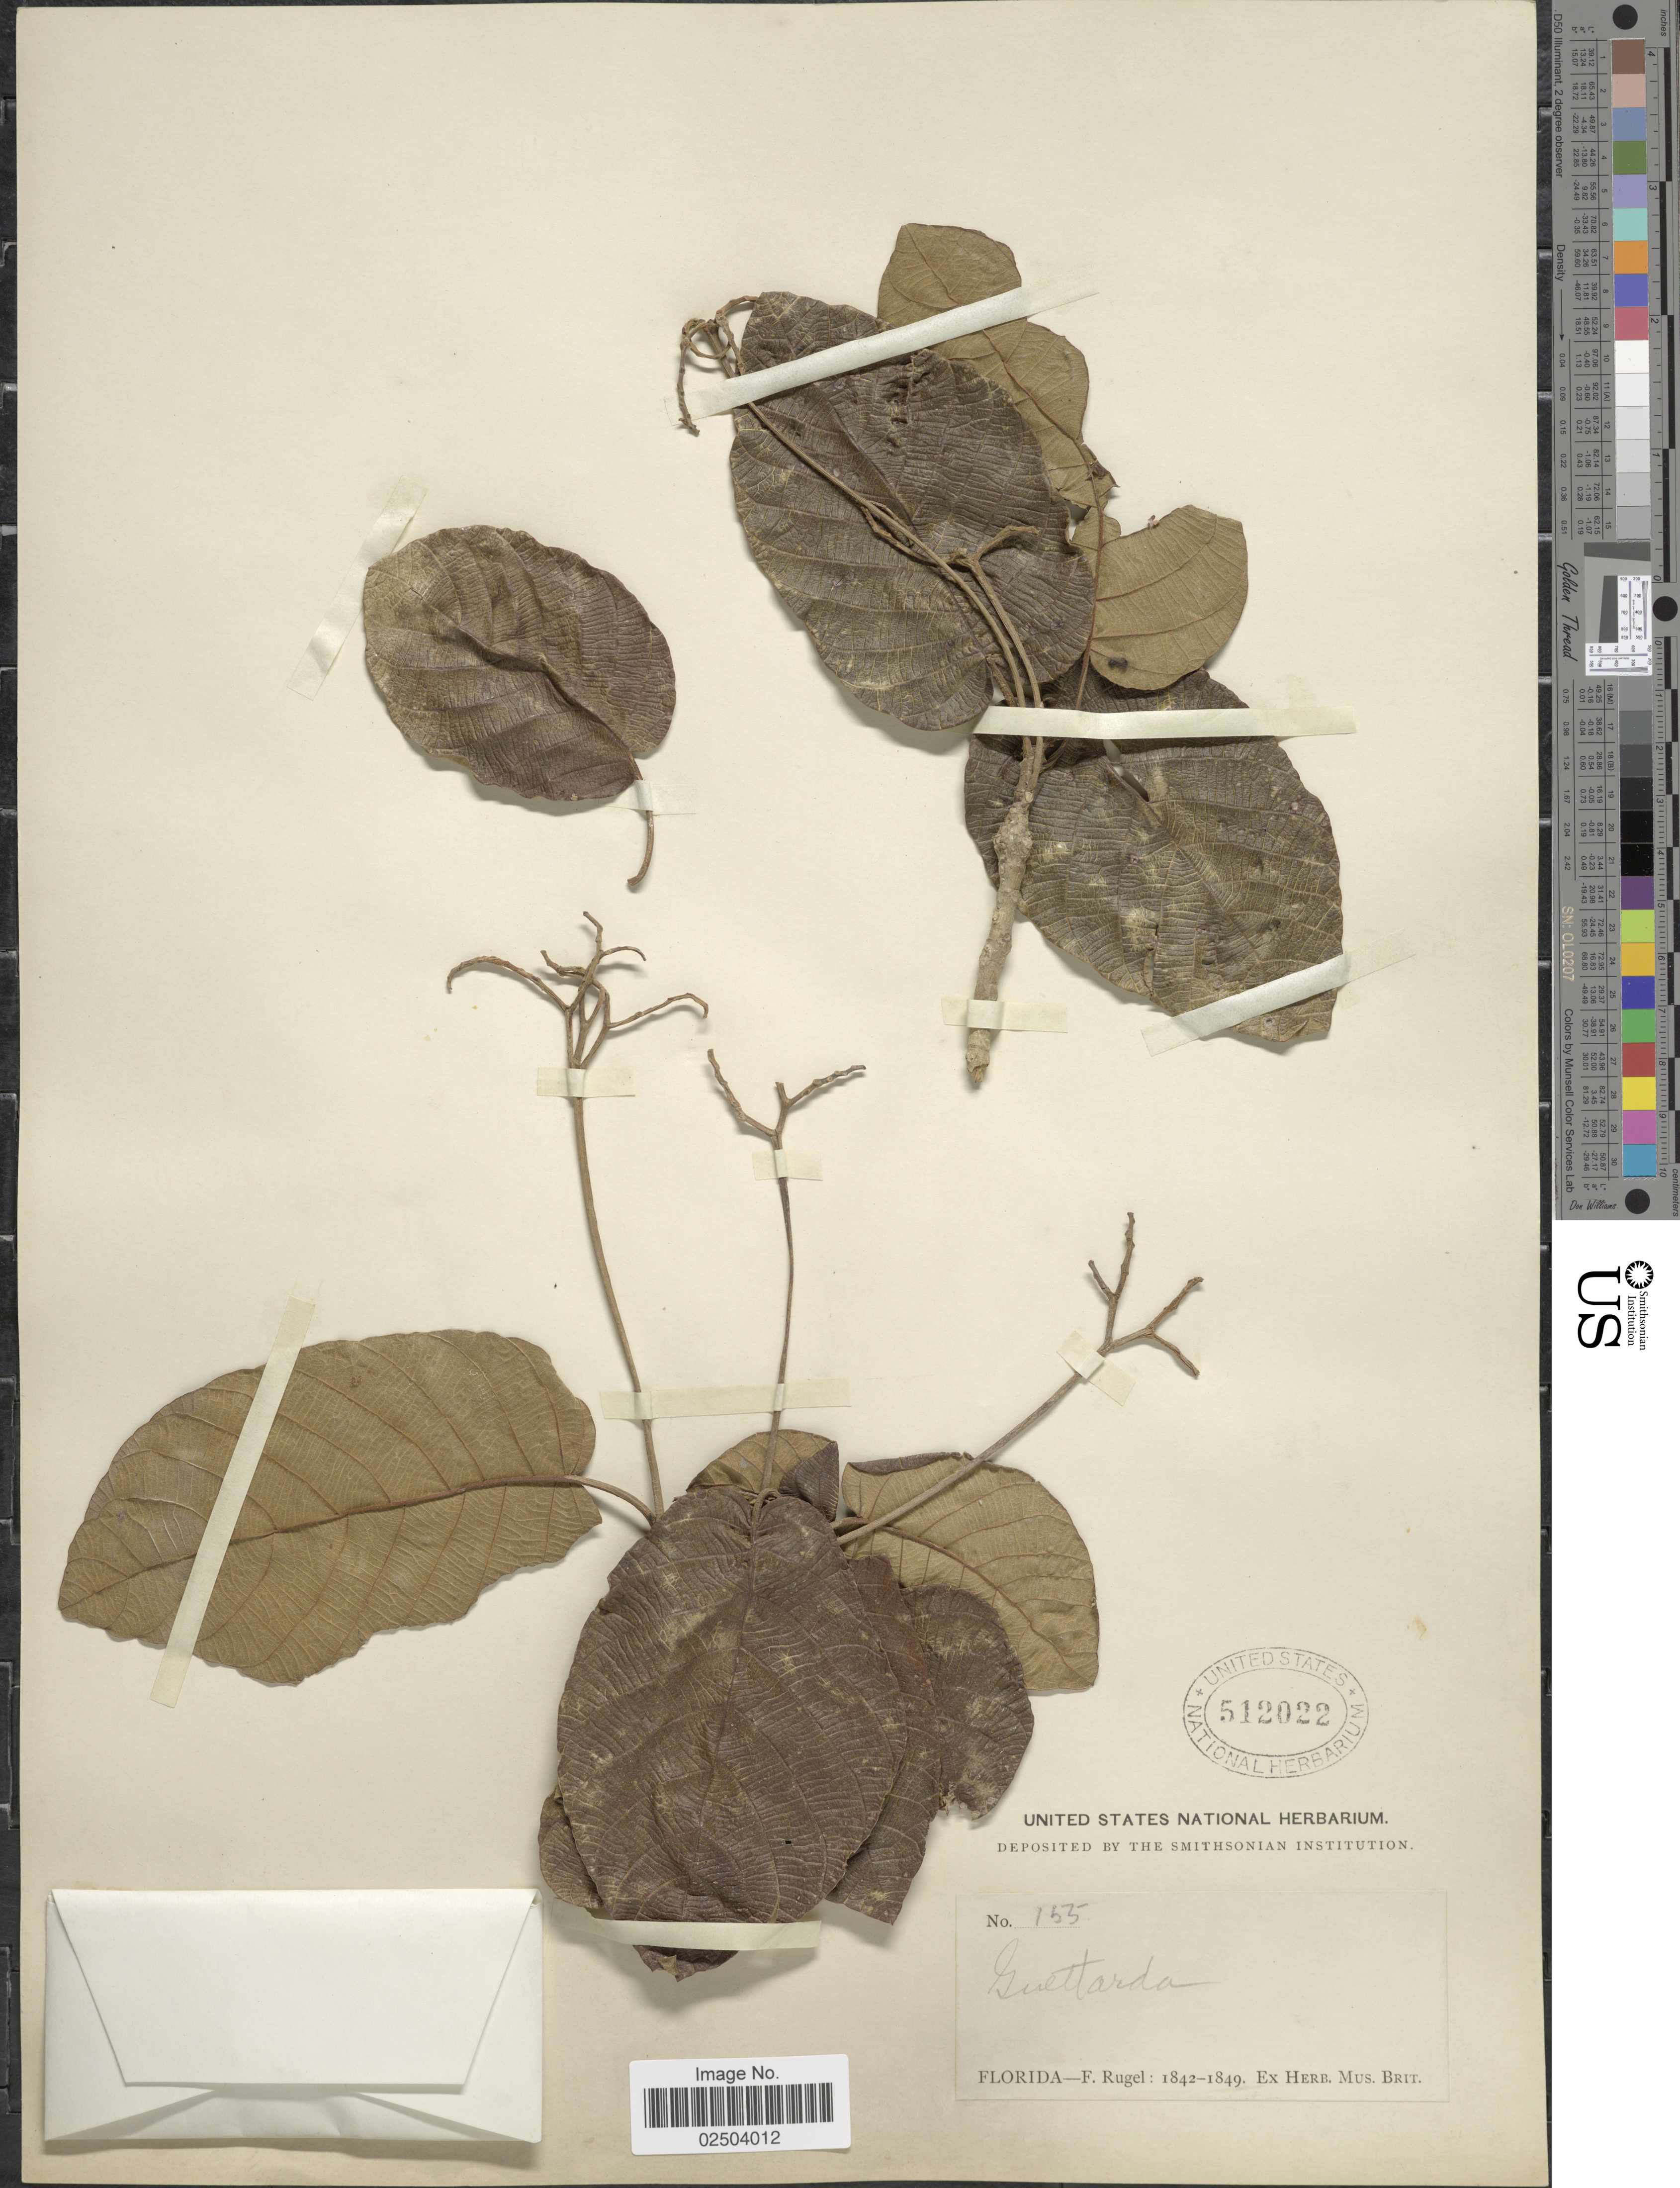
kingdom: Plantae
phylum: Tracheophyta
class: Magnoliopsida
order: Gentianales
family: Rubiaceae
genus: Guettarda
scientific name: Guettarda scabra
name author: (L.) Vent.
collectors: F. Rugel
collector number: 155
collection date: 1842/1849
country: United States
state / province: Florida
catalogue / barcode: US 512022